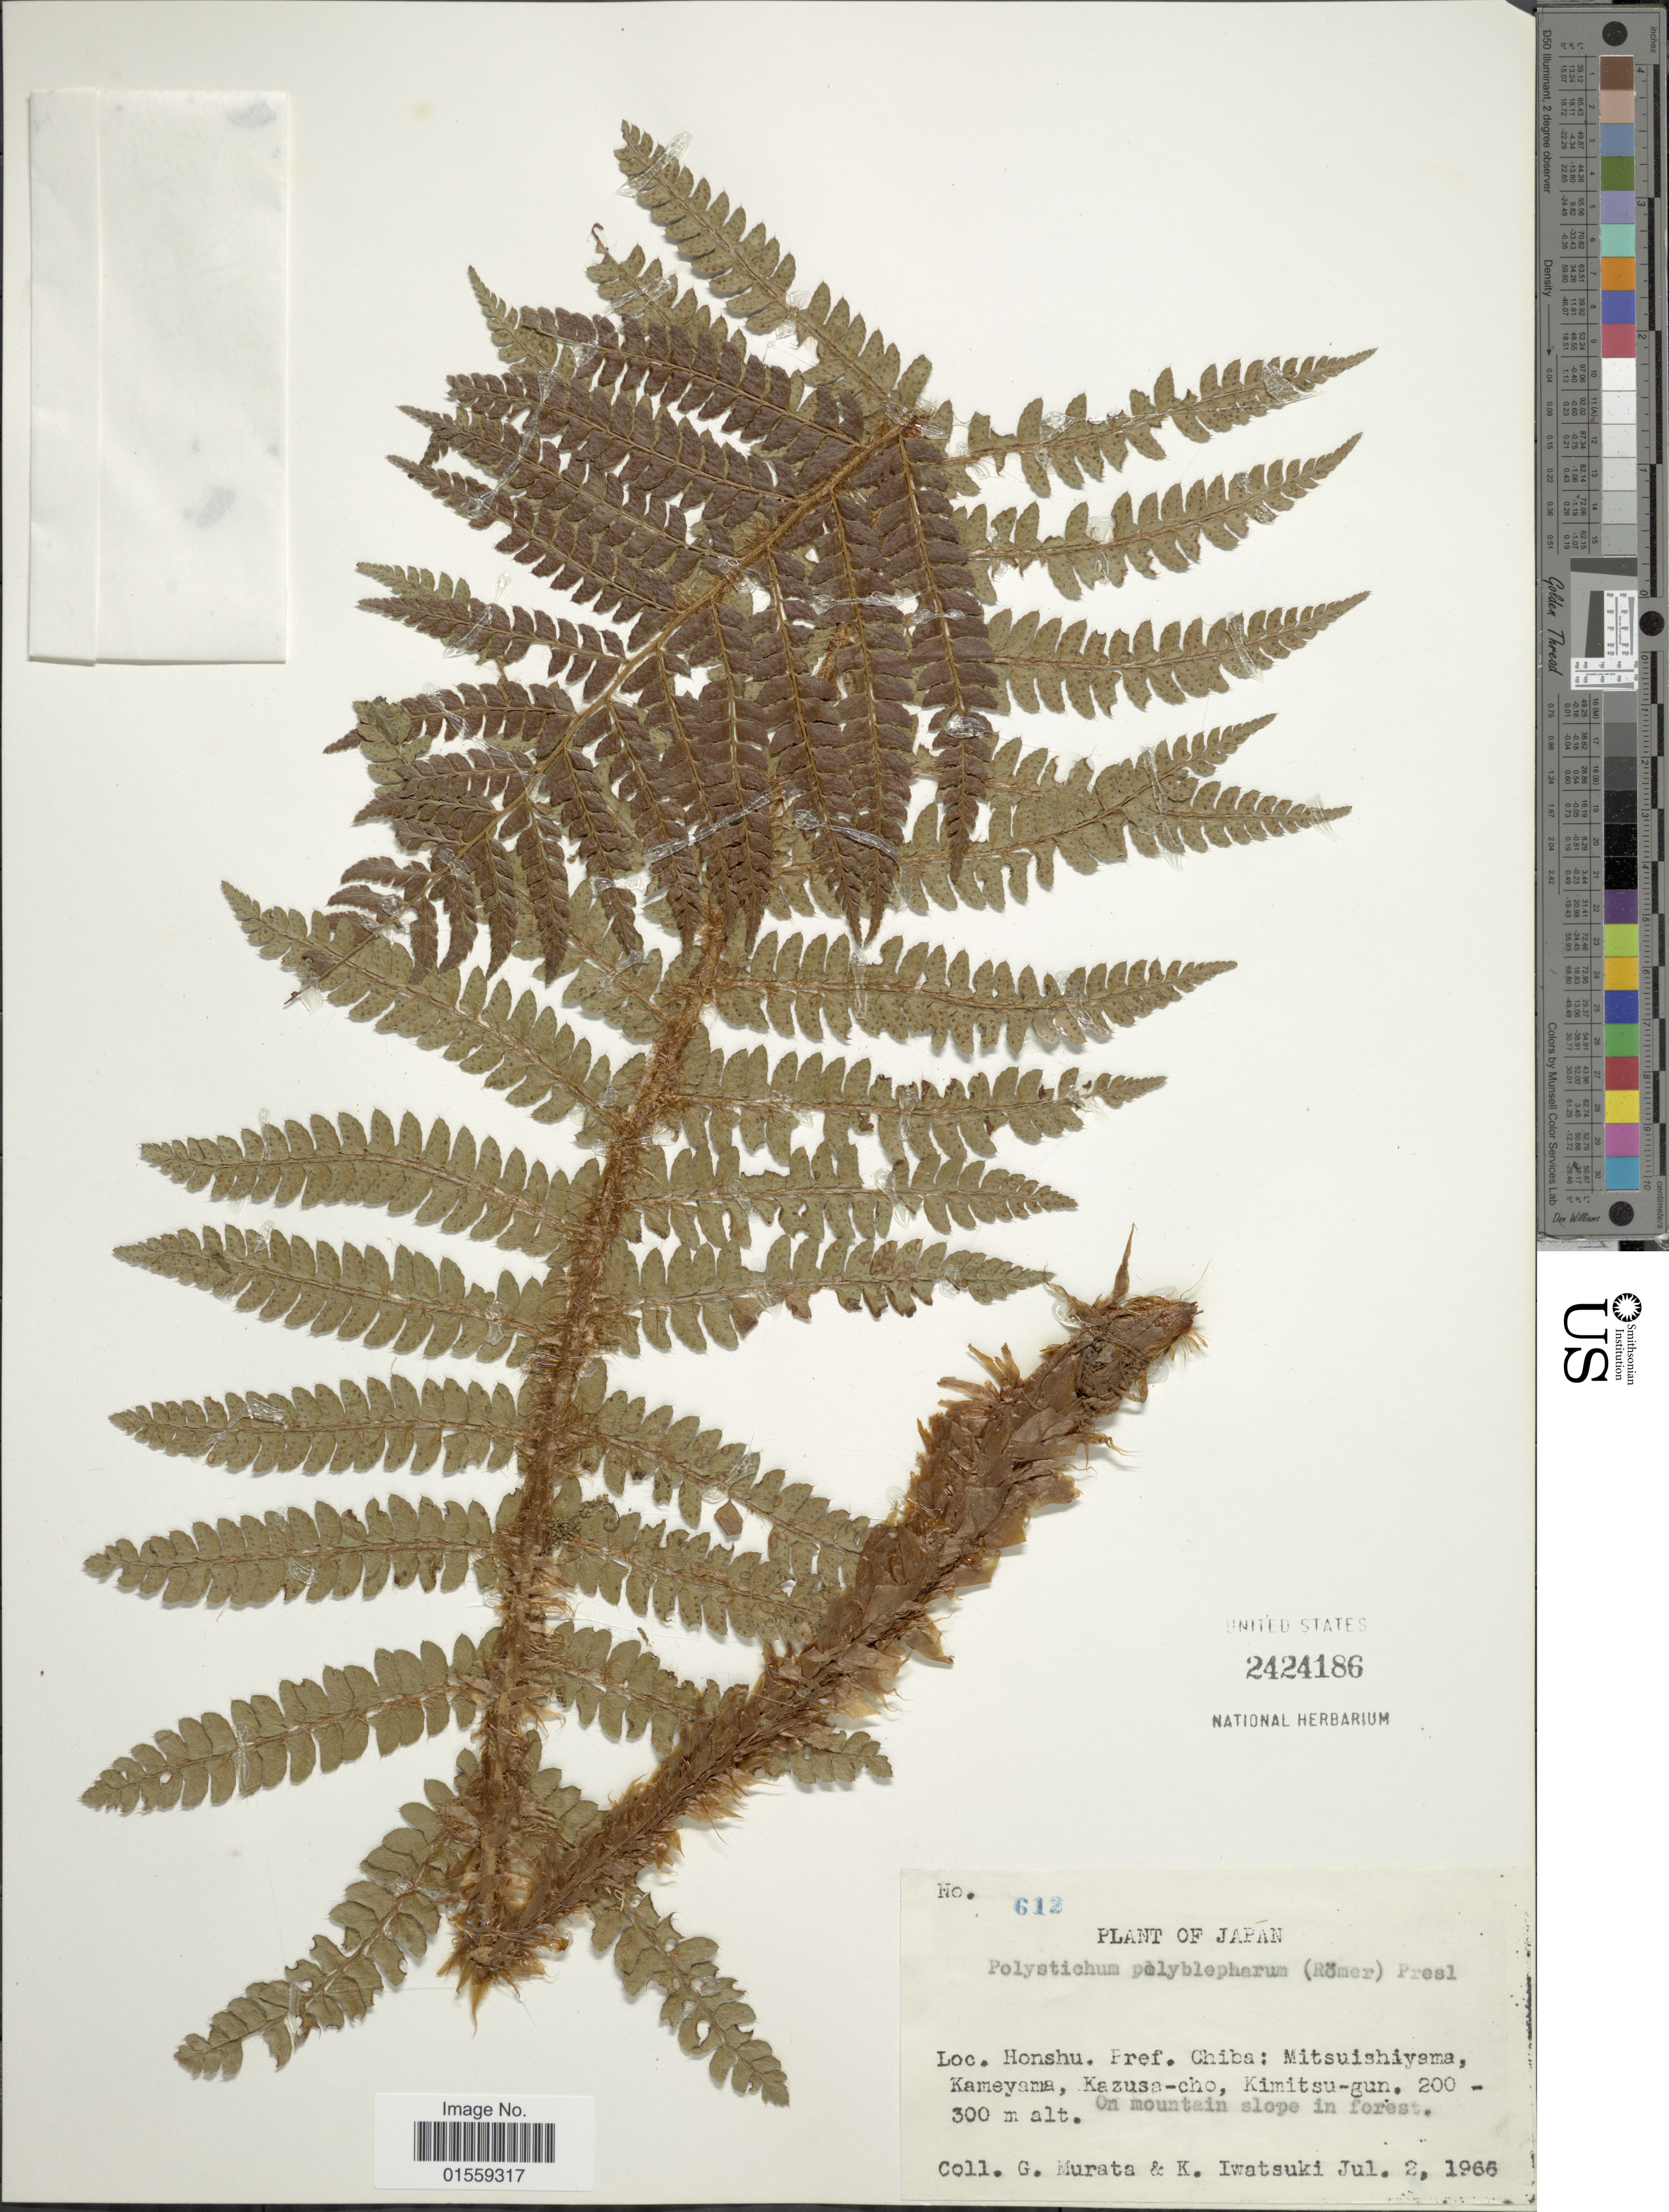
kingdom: Plantae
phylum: Tracheophyta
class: Polypodiopsida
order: Polypodiales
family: Dryopteridaceae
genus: Polystichum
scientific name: Polystichum polyblepharum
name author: (Roemer ex Kunze) C. Presl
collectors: G. Murata & K. Iwatsuki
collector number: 612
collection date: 1966-07-02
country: Japan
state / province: Tiba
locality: Loc. Honshu, Pref. Chiba: Mitsuishiyama, Kameyama, Kazusa-cho, Kimitsu-gun.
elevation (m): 200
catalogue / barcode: US 2424186